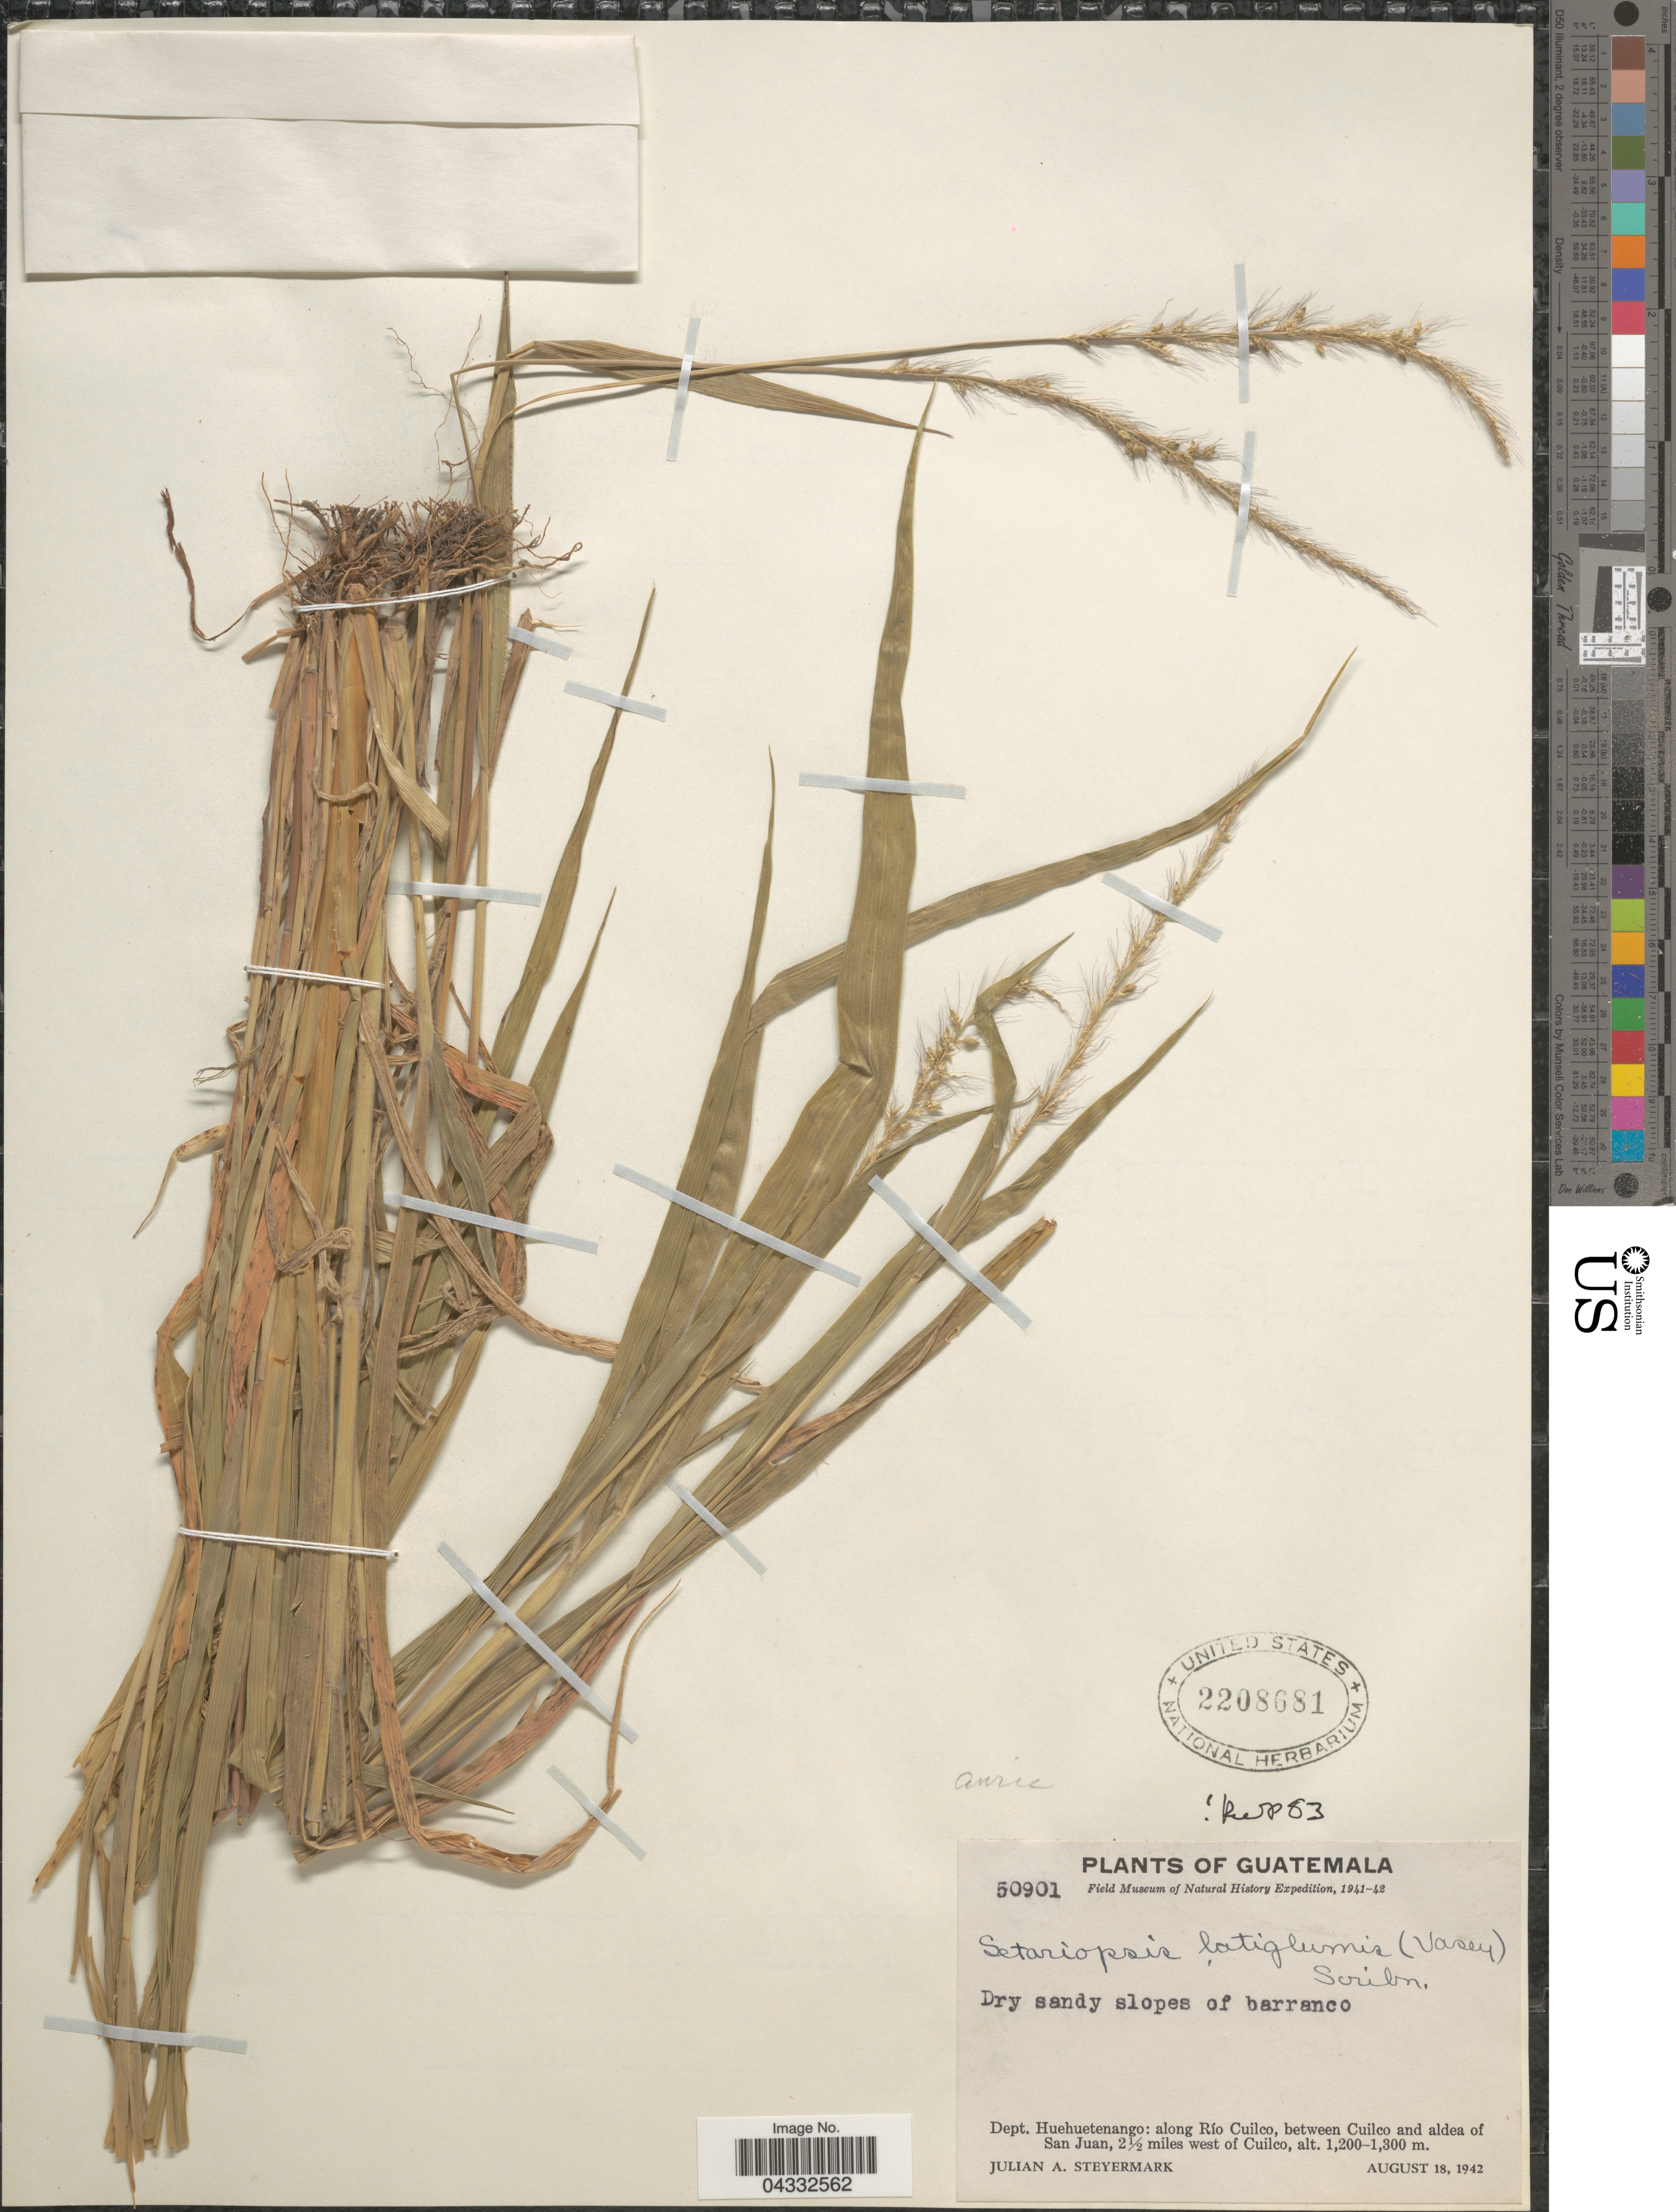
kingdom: Plantae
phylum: Tracheophyta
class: Liliopsida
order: Poales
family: Poaceae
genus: Setariopsis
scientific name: Setariopsis auriculata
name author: (E. Fourn.) Scribn.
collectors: J. Steyermark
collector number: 50901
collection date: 1942-08-18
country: Guatemala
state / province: Huehuetenango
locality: Field Museum of Natural History Expedition, 1941-42. Dept. Huehuetenango: along Río Cuilco, between Cuilco and aldea of San Juan, 2½ miles west of Cuilco.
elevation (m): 1200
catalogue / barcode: US 2208681